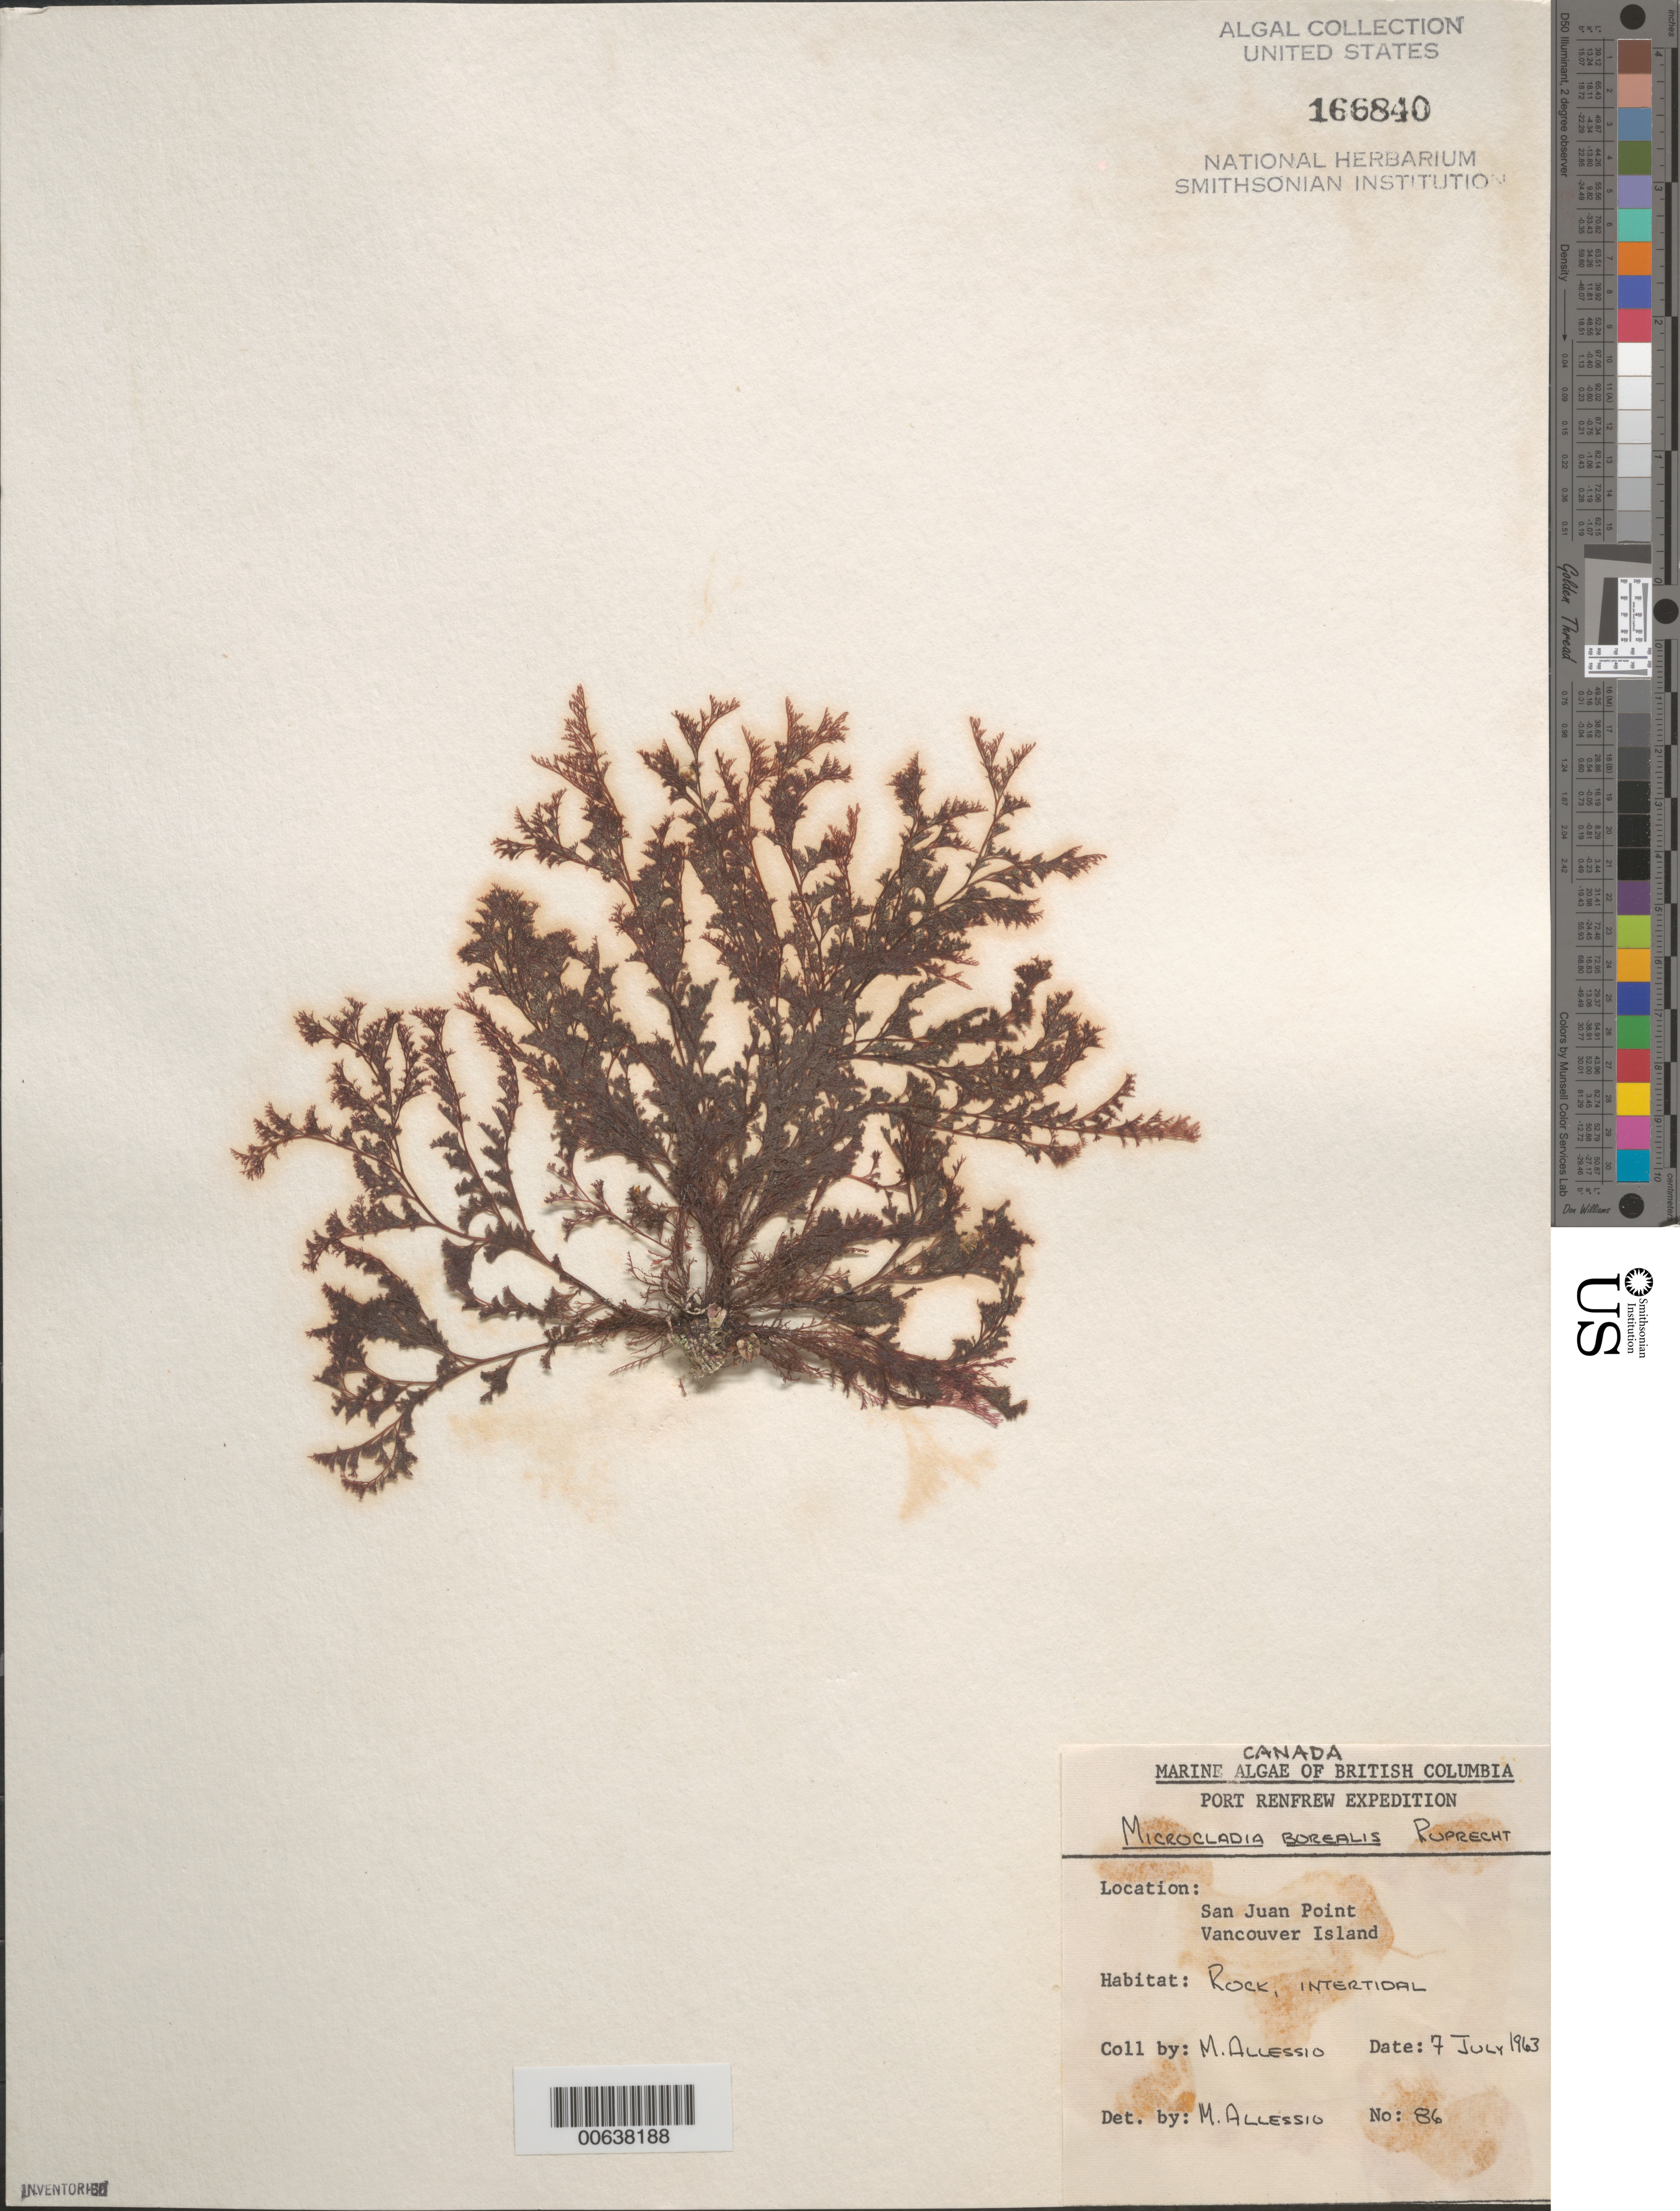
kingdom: Plantae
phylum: Rhodophyta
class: Florideophyceae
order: Ceramiales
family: Ceramiaceae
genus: Microcladia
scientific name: Microcladia borealis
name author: Rupr.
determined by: Allessio, M.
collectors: M. Allessio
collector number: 86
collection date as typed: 07 Jul 1963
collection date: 1963-07-07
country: Canada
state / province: British Columbia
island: Vancouver Island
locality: San Juan Point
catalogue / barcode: US 166840